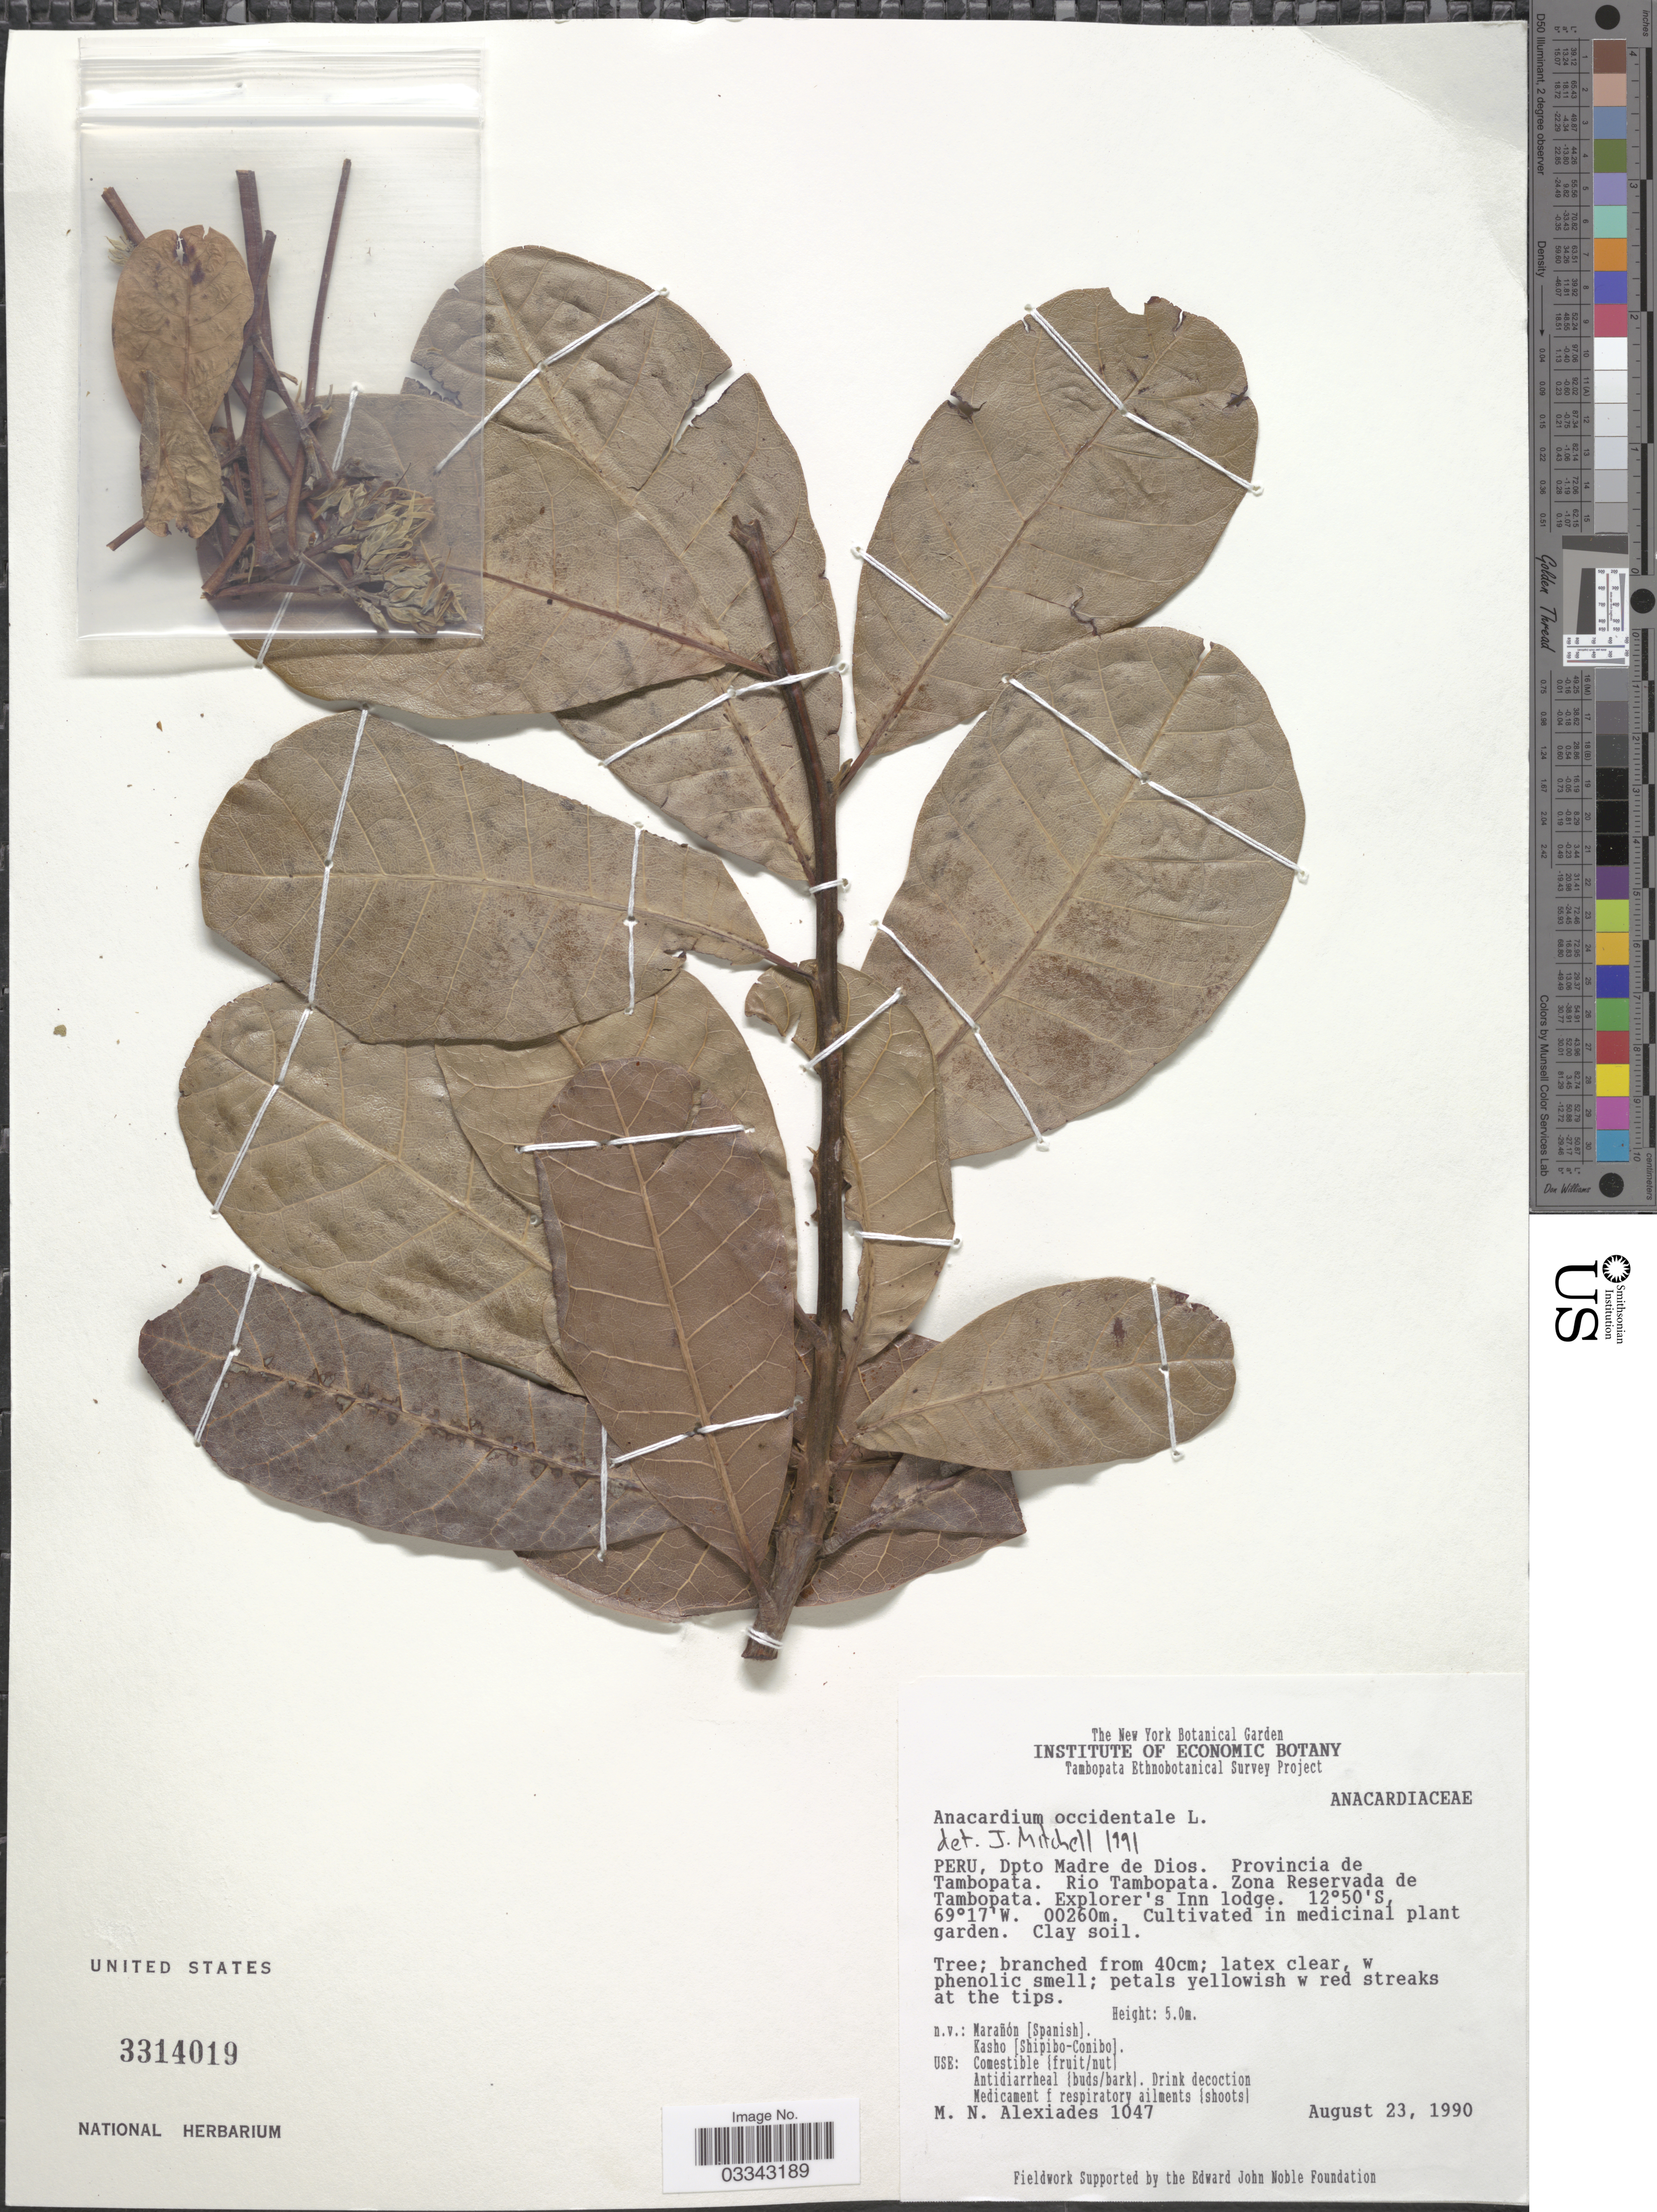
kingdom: Plantae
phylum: Tracheophyta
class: Magnoliopsida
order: Sapindales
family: Anacardiaceae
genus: Anacardium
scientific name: Anacardium occidentale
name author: L.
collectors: M. Alexiades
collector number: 1047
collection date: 1990-08-23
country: Peru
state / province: Madre de Dios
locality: Dpto. Madre de Dios. Provincia de Tambopata. Rio Tambopata. Zona Reservada de Tambopata. Explorer's Inn lodge.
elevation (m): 260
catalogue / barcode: US 3314019